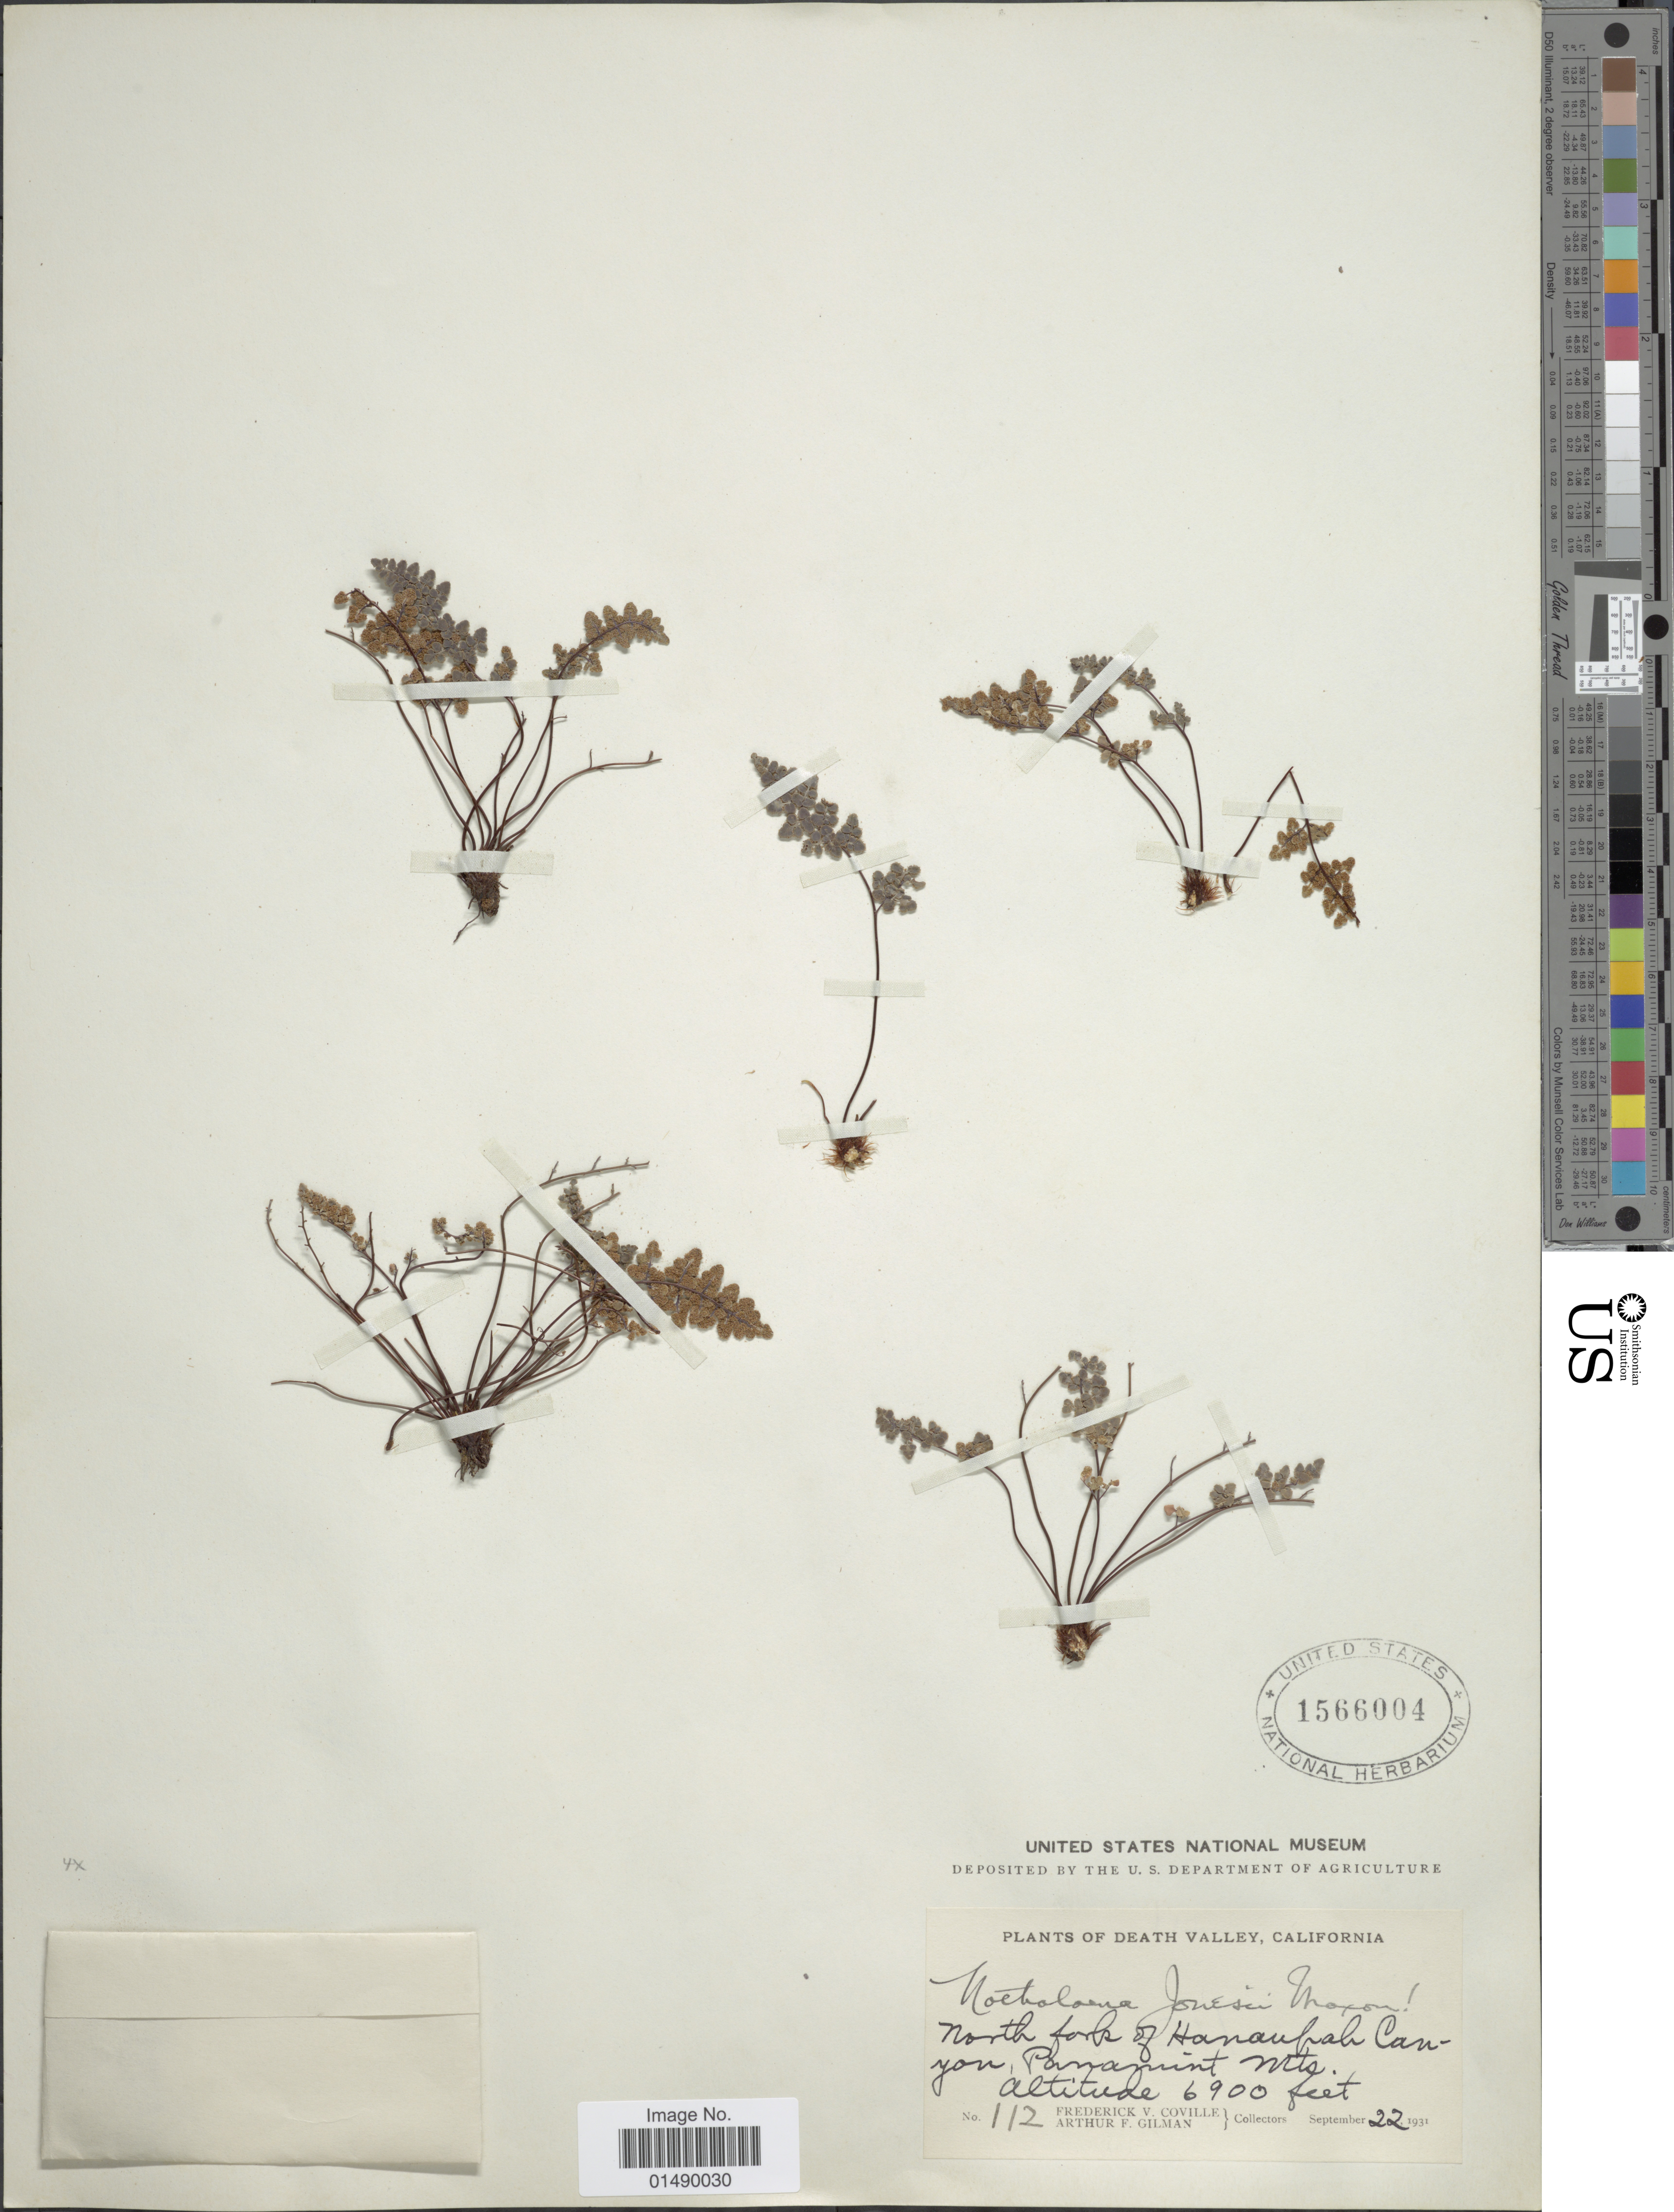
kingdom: Plantae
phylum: Tracheophyta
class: Polypodiopsida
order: Polypodiales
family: Pteridaceae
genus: Argyrochosma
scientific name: Argyrochosma jonesii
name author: (Maxon) Windham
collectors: F. V. Coville & A. Gilman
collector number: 112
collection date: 1931-09-22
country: United States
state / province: California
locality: California, Death Valley, north forest of Hanaufrah Canyon, Panamint Mts.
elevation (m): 2103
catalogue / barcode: US 1566004